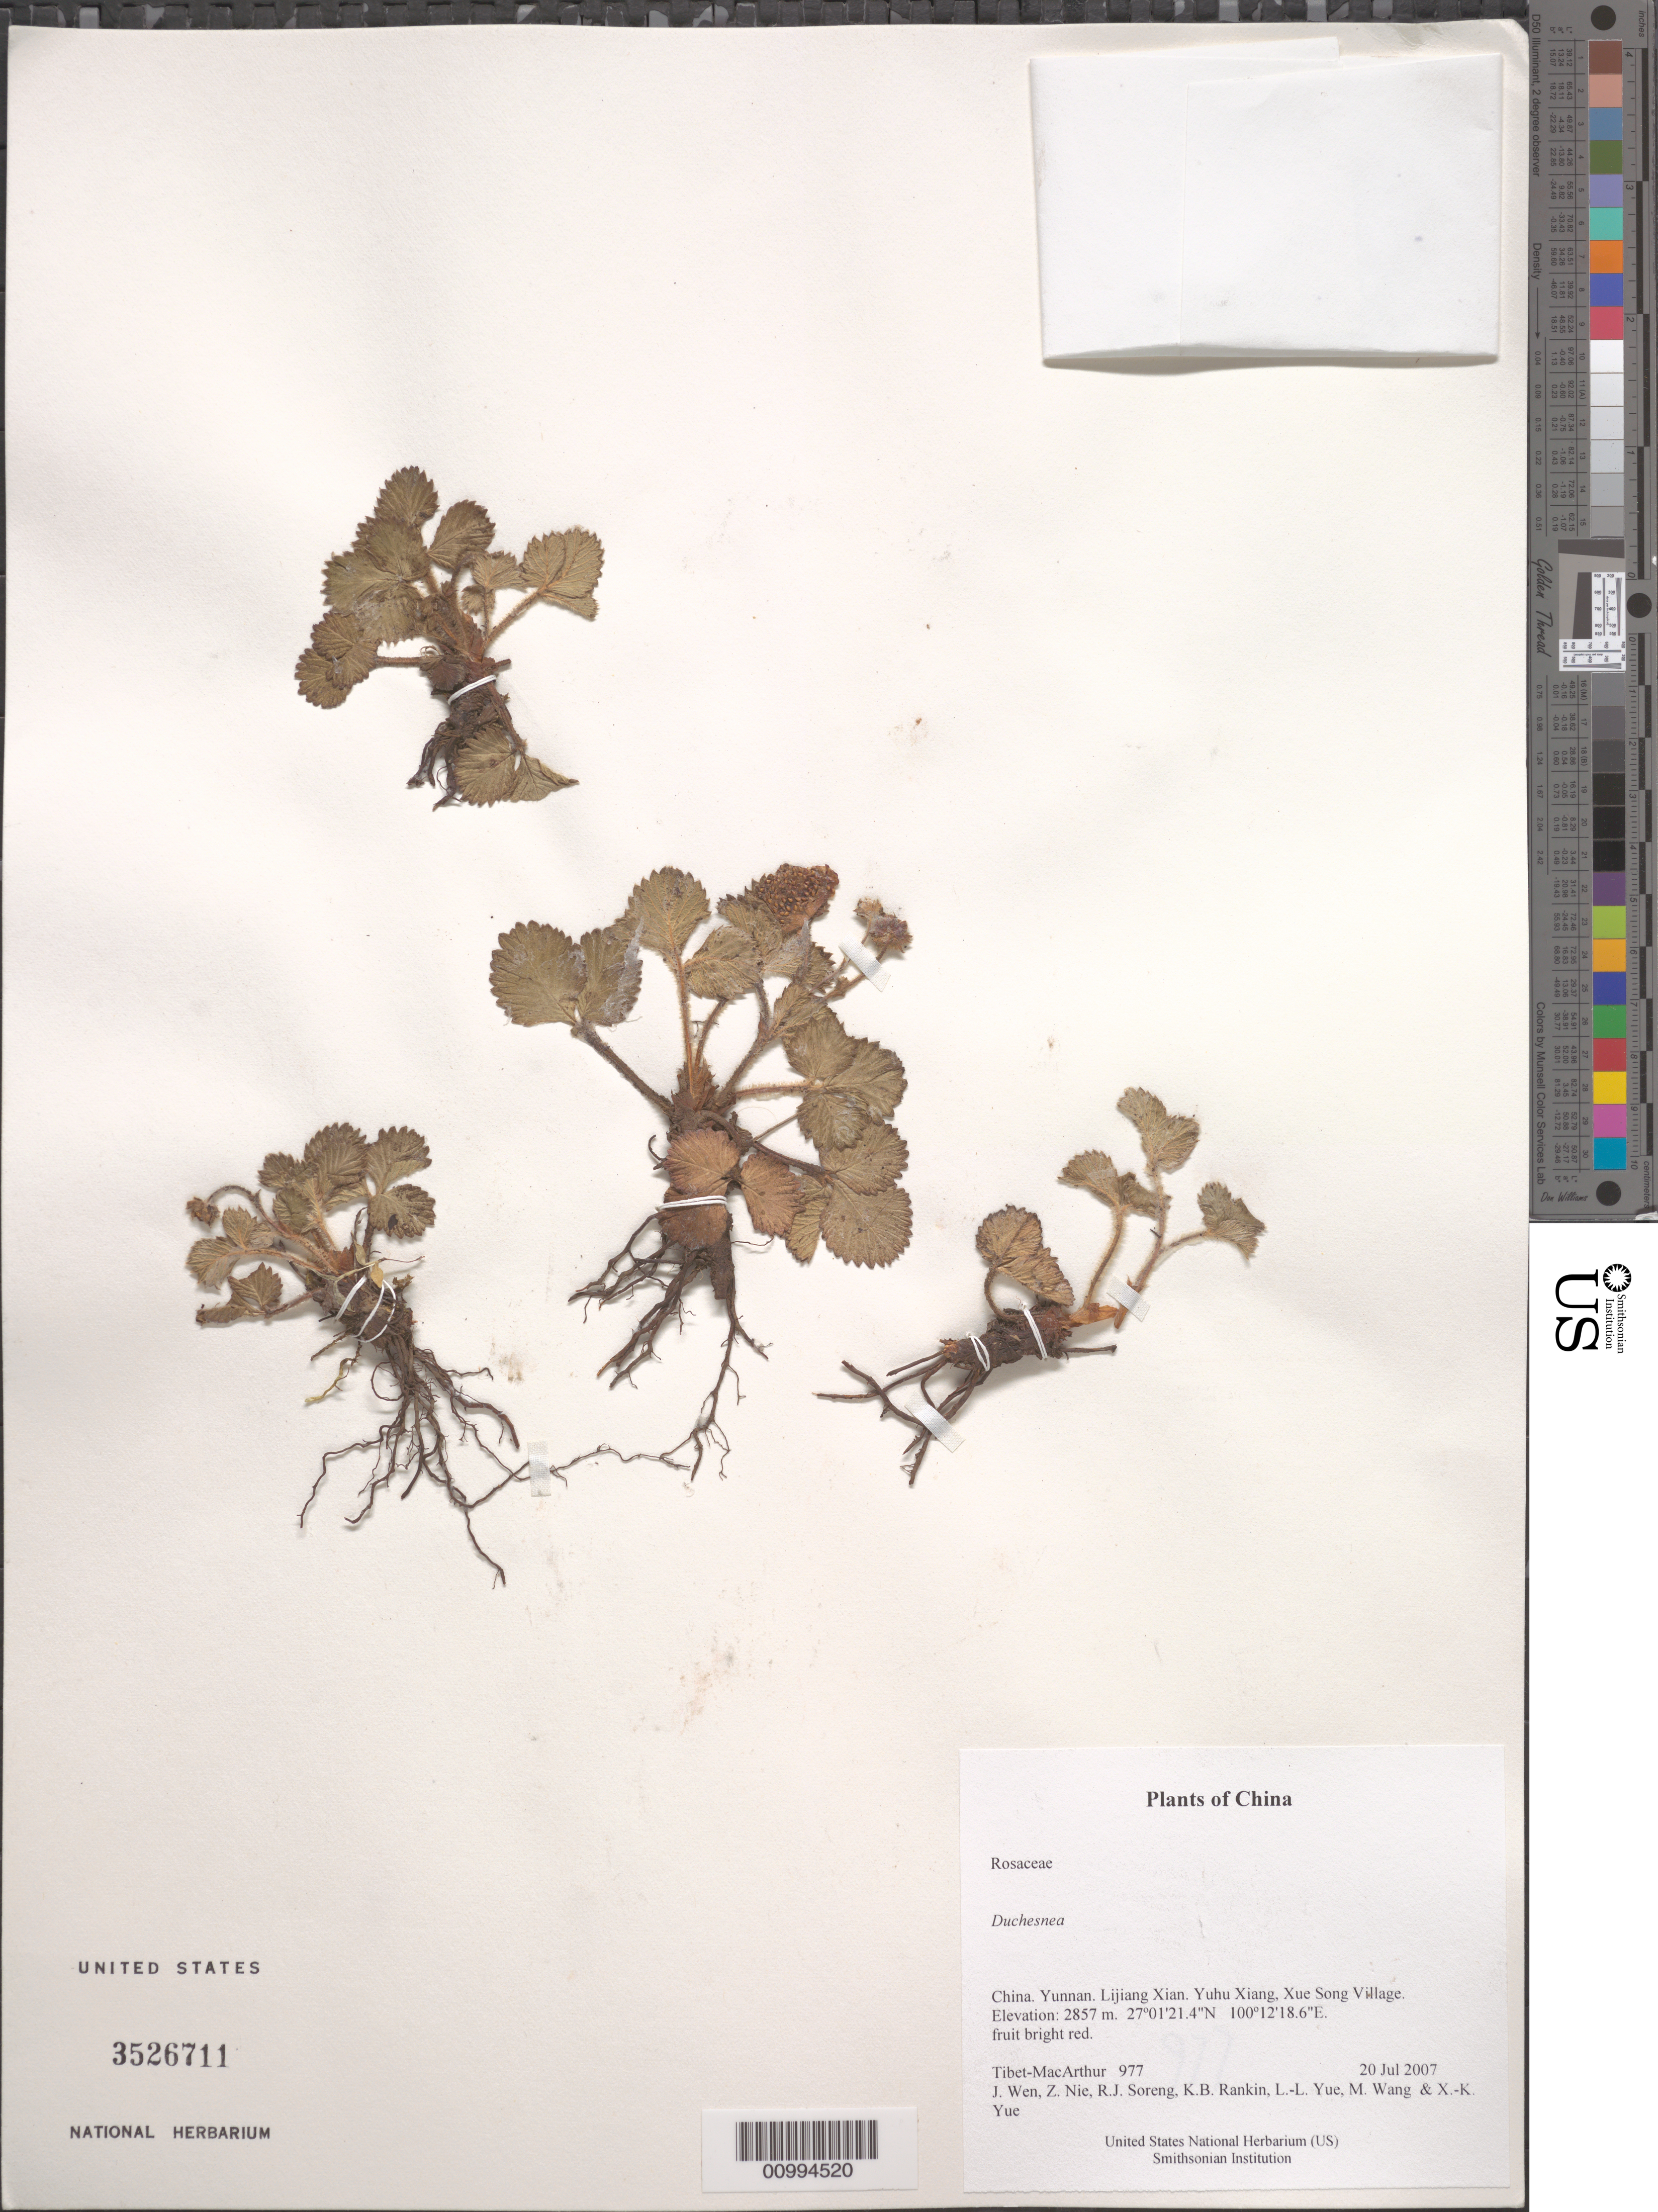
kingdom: Plantae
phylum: Tracheophyta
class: Magnoliopsida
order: Rosales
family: Rosaceae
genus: Potentilla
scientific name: Potentilla sp.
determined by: Strong, Mark T., (BOT), Smithsonian Institution - National Museum of Natural History (UNITED STATES)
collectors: Tibet-MacArthur, J. Wen, Z. Nie, R. J. Soreng, K. Rankin, L. Yue, M. Wang & X. Yue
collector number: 977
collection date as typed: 20 Jul 2007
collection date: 2007-07-20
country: China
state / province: Yunnan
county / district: Lijiang Xian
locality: Yuhu Xiang, Xue Song Village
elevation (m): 2857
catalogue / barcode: US 3526711